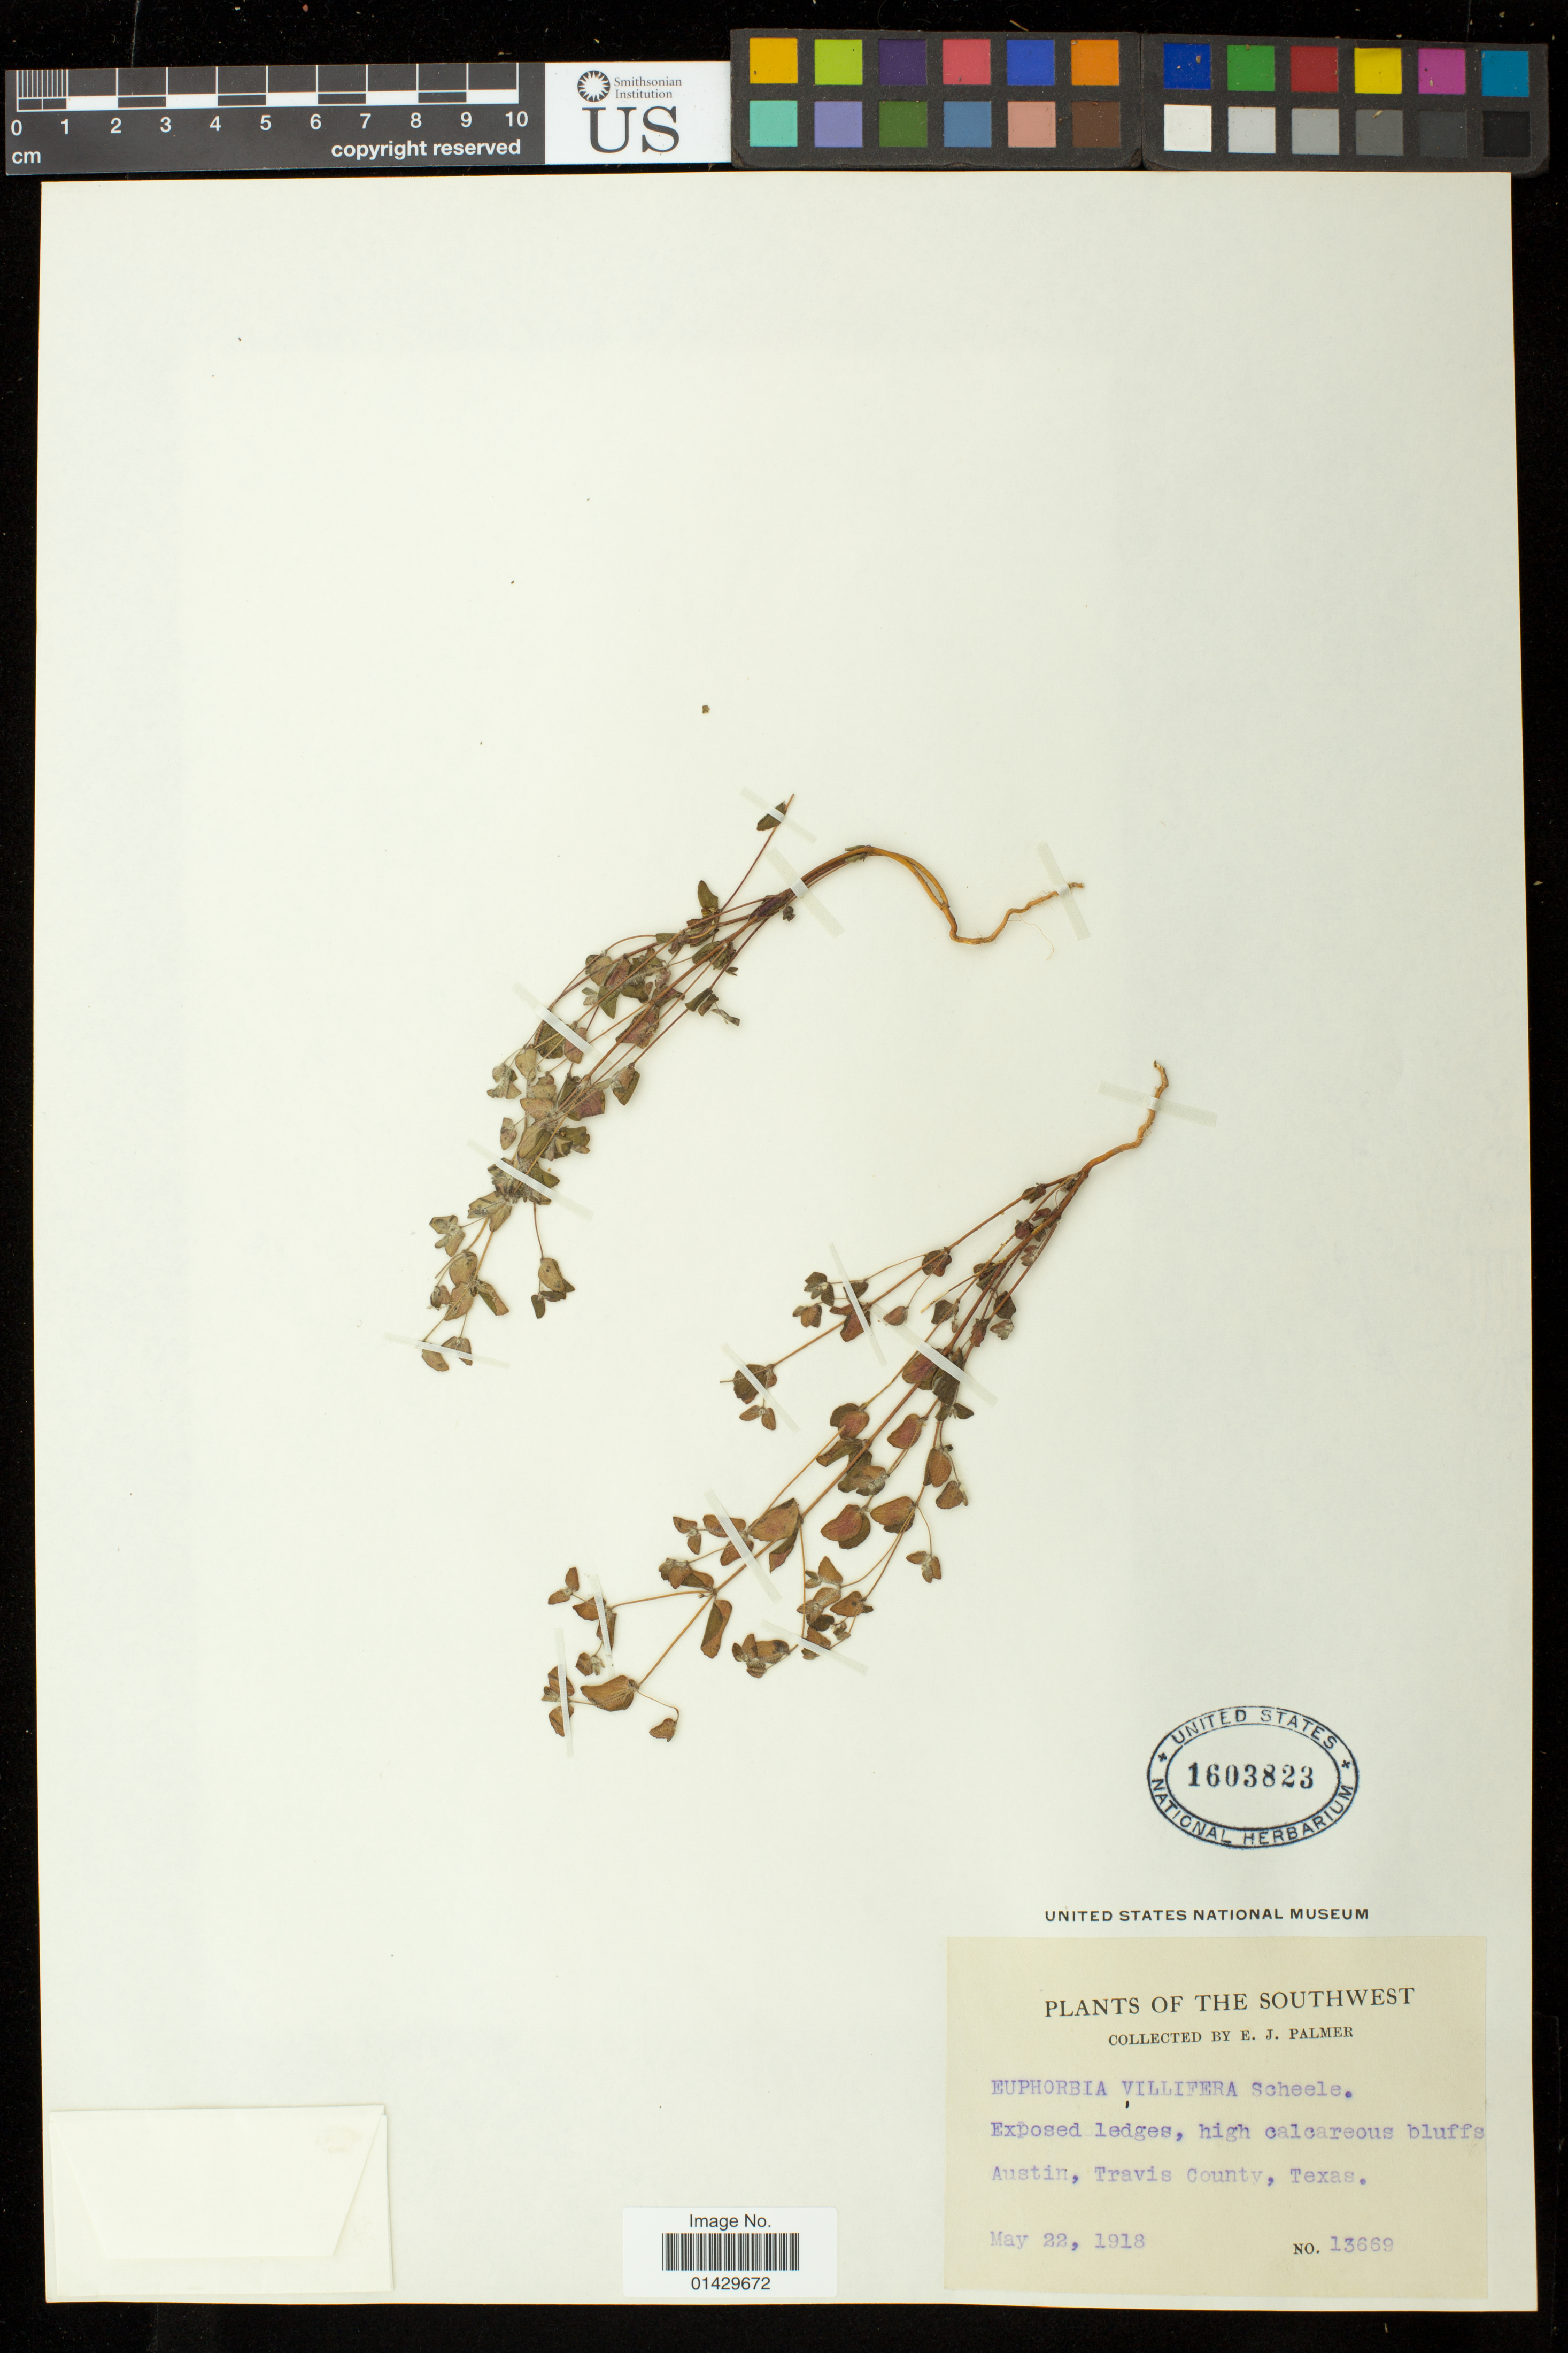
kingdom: Plantae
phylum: Tracheophyta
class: Magnoliopsida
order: Malpighiales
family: Euphorbiaceae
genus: Euphorbia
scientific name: Euphorbia villifera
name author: Scheele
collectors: E. J. Palmer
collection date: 1918-05-22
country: United States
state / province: Texas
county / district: Travis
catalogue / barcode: US 1603823